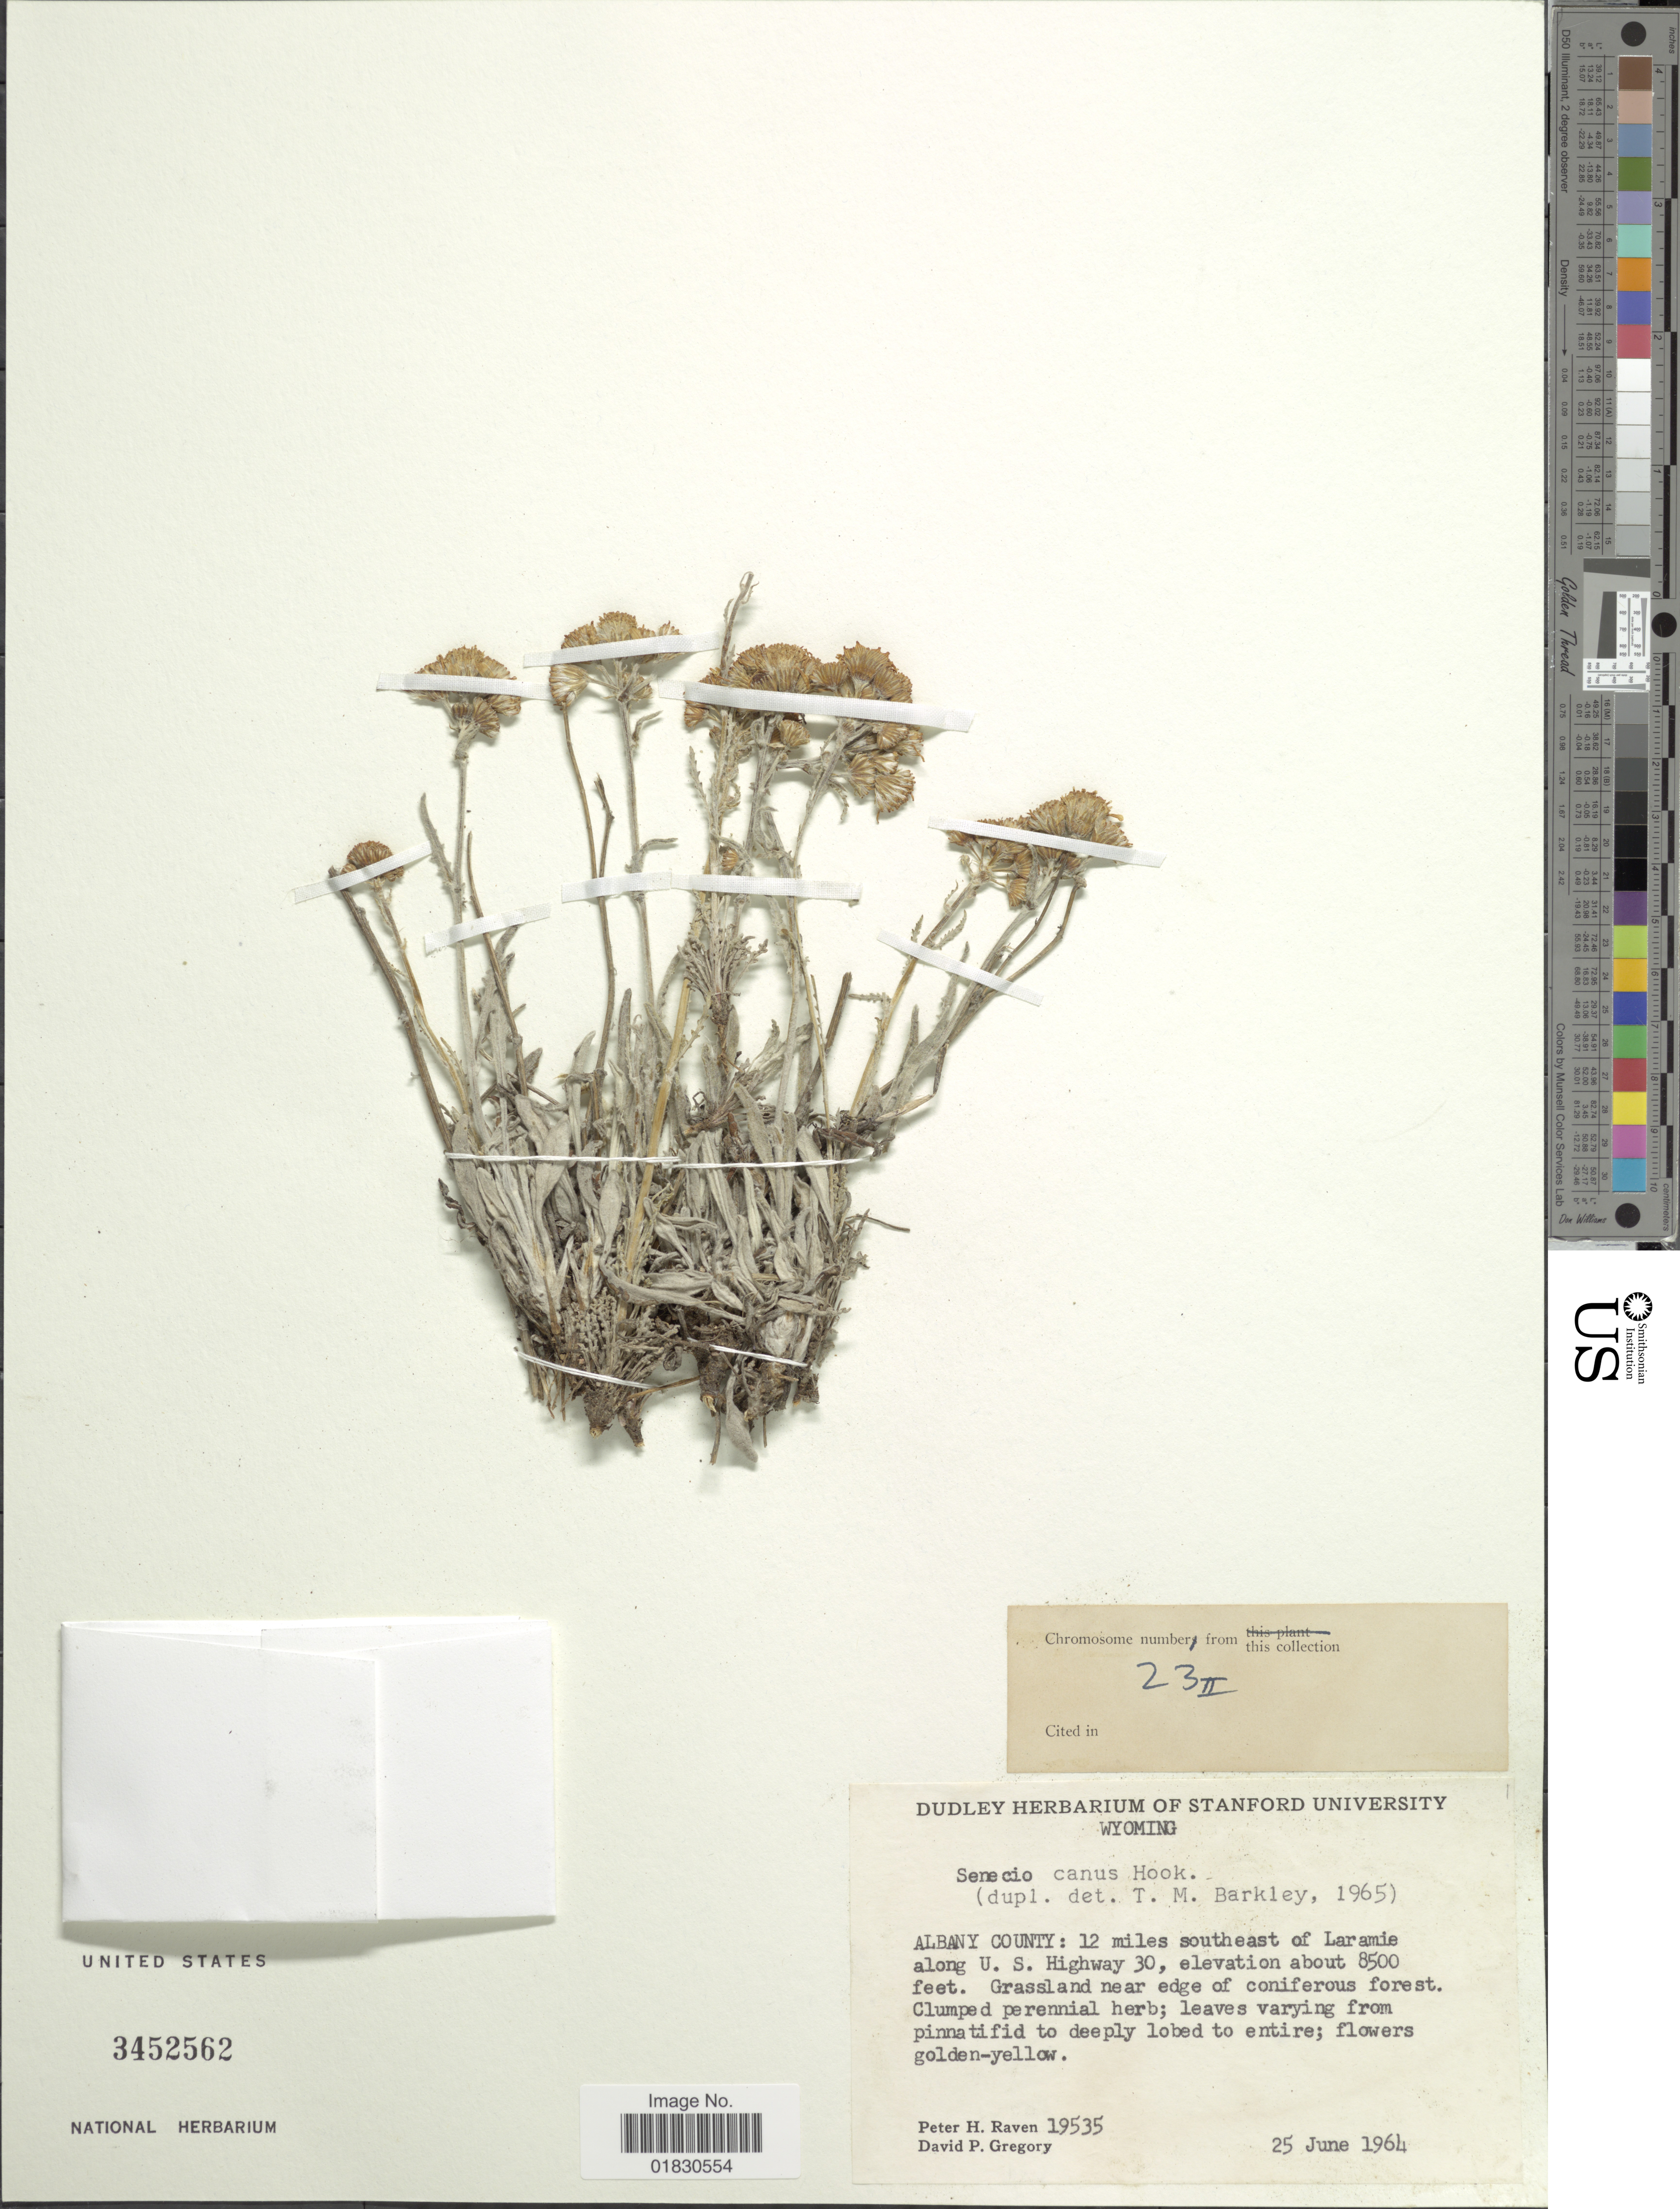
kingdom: Plantae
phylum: Tracheophyta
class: Magnoliopsida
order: Asterales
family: Asteraceae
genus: Packera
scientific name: Packera cana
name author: (Hook.) W.A. Weber & Á. Löve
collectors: P. Raven & D. Gregory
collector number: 19535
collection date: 1964-06-25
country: United States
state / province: Wyoming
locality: Albany County: 12 miles southeast of Laramie along U. S. Highway 30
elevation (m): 2591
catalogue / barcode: US 3452562